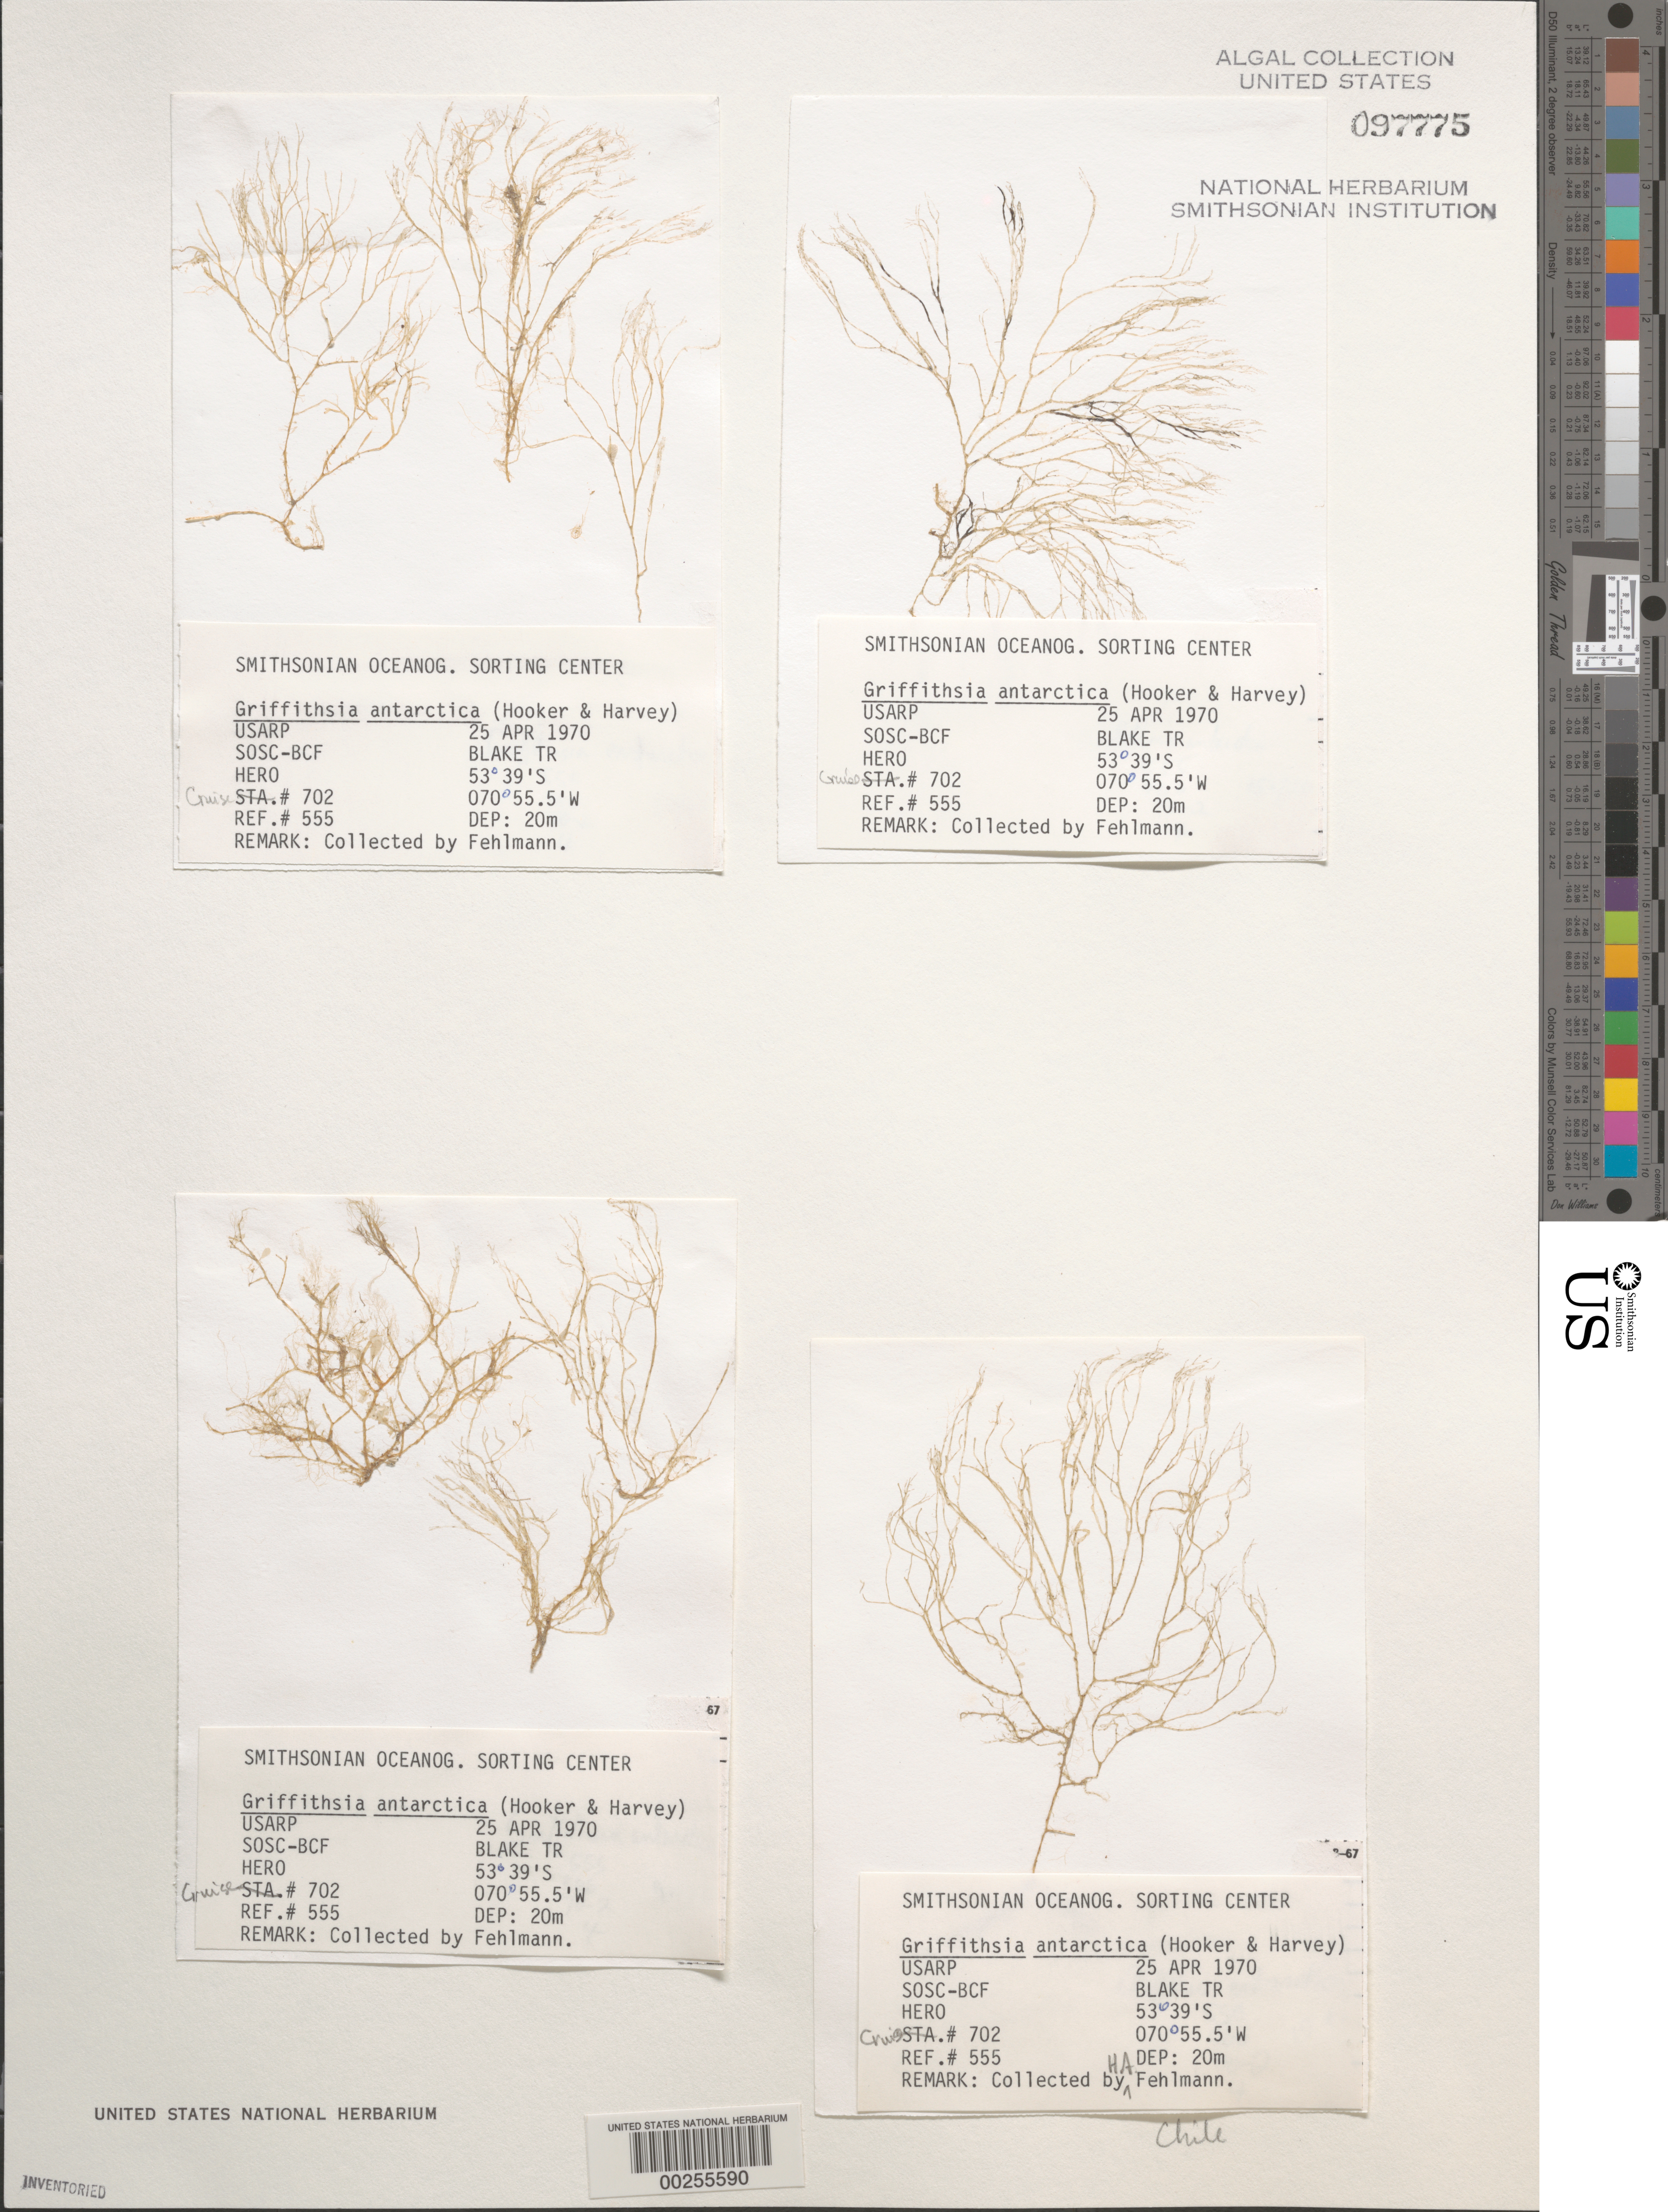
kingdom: Plantae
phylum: Rhodophyta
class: Florideophyceae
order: Ceramiales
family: Wrangeliaceae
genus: Griffithsia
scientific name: Griffithsia antarctica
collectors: H. Fehlmann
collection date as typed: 25 Apr 1970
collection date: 1970-04-25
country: Chile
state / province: Magallanes y de la Antártica Chilena (XII)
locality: North of punta arenas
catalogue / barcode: US 97775